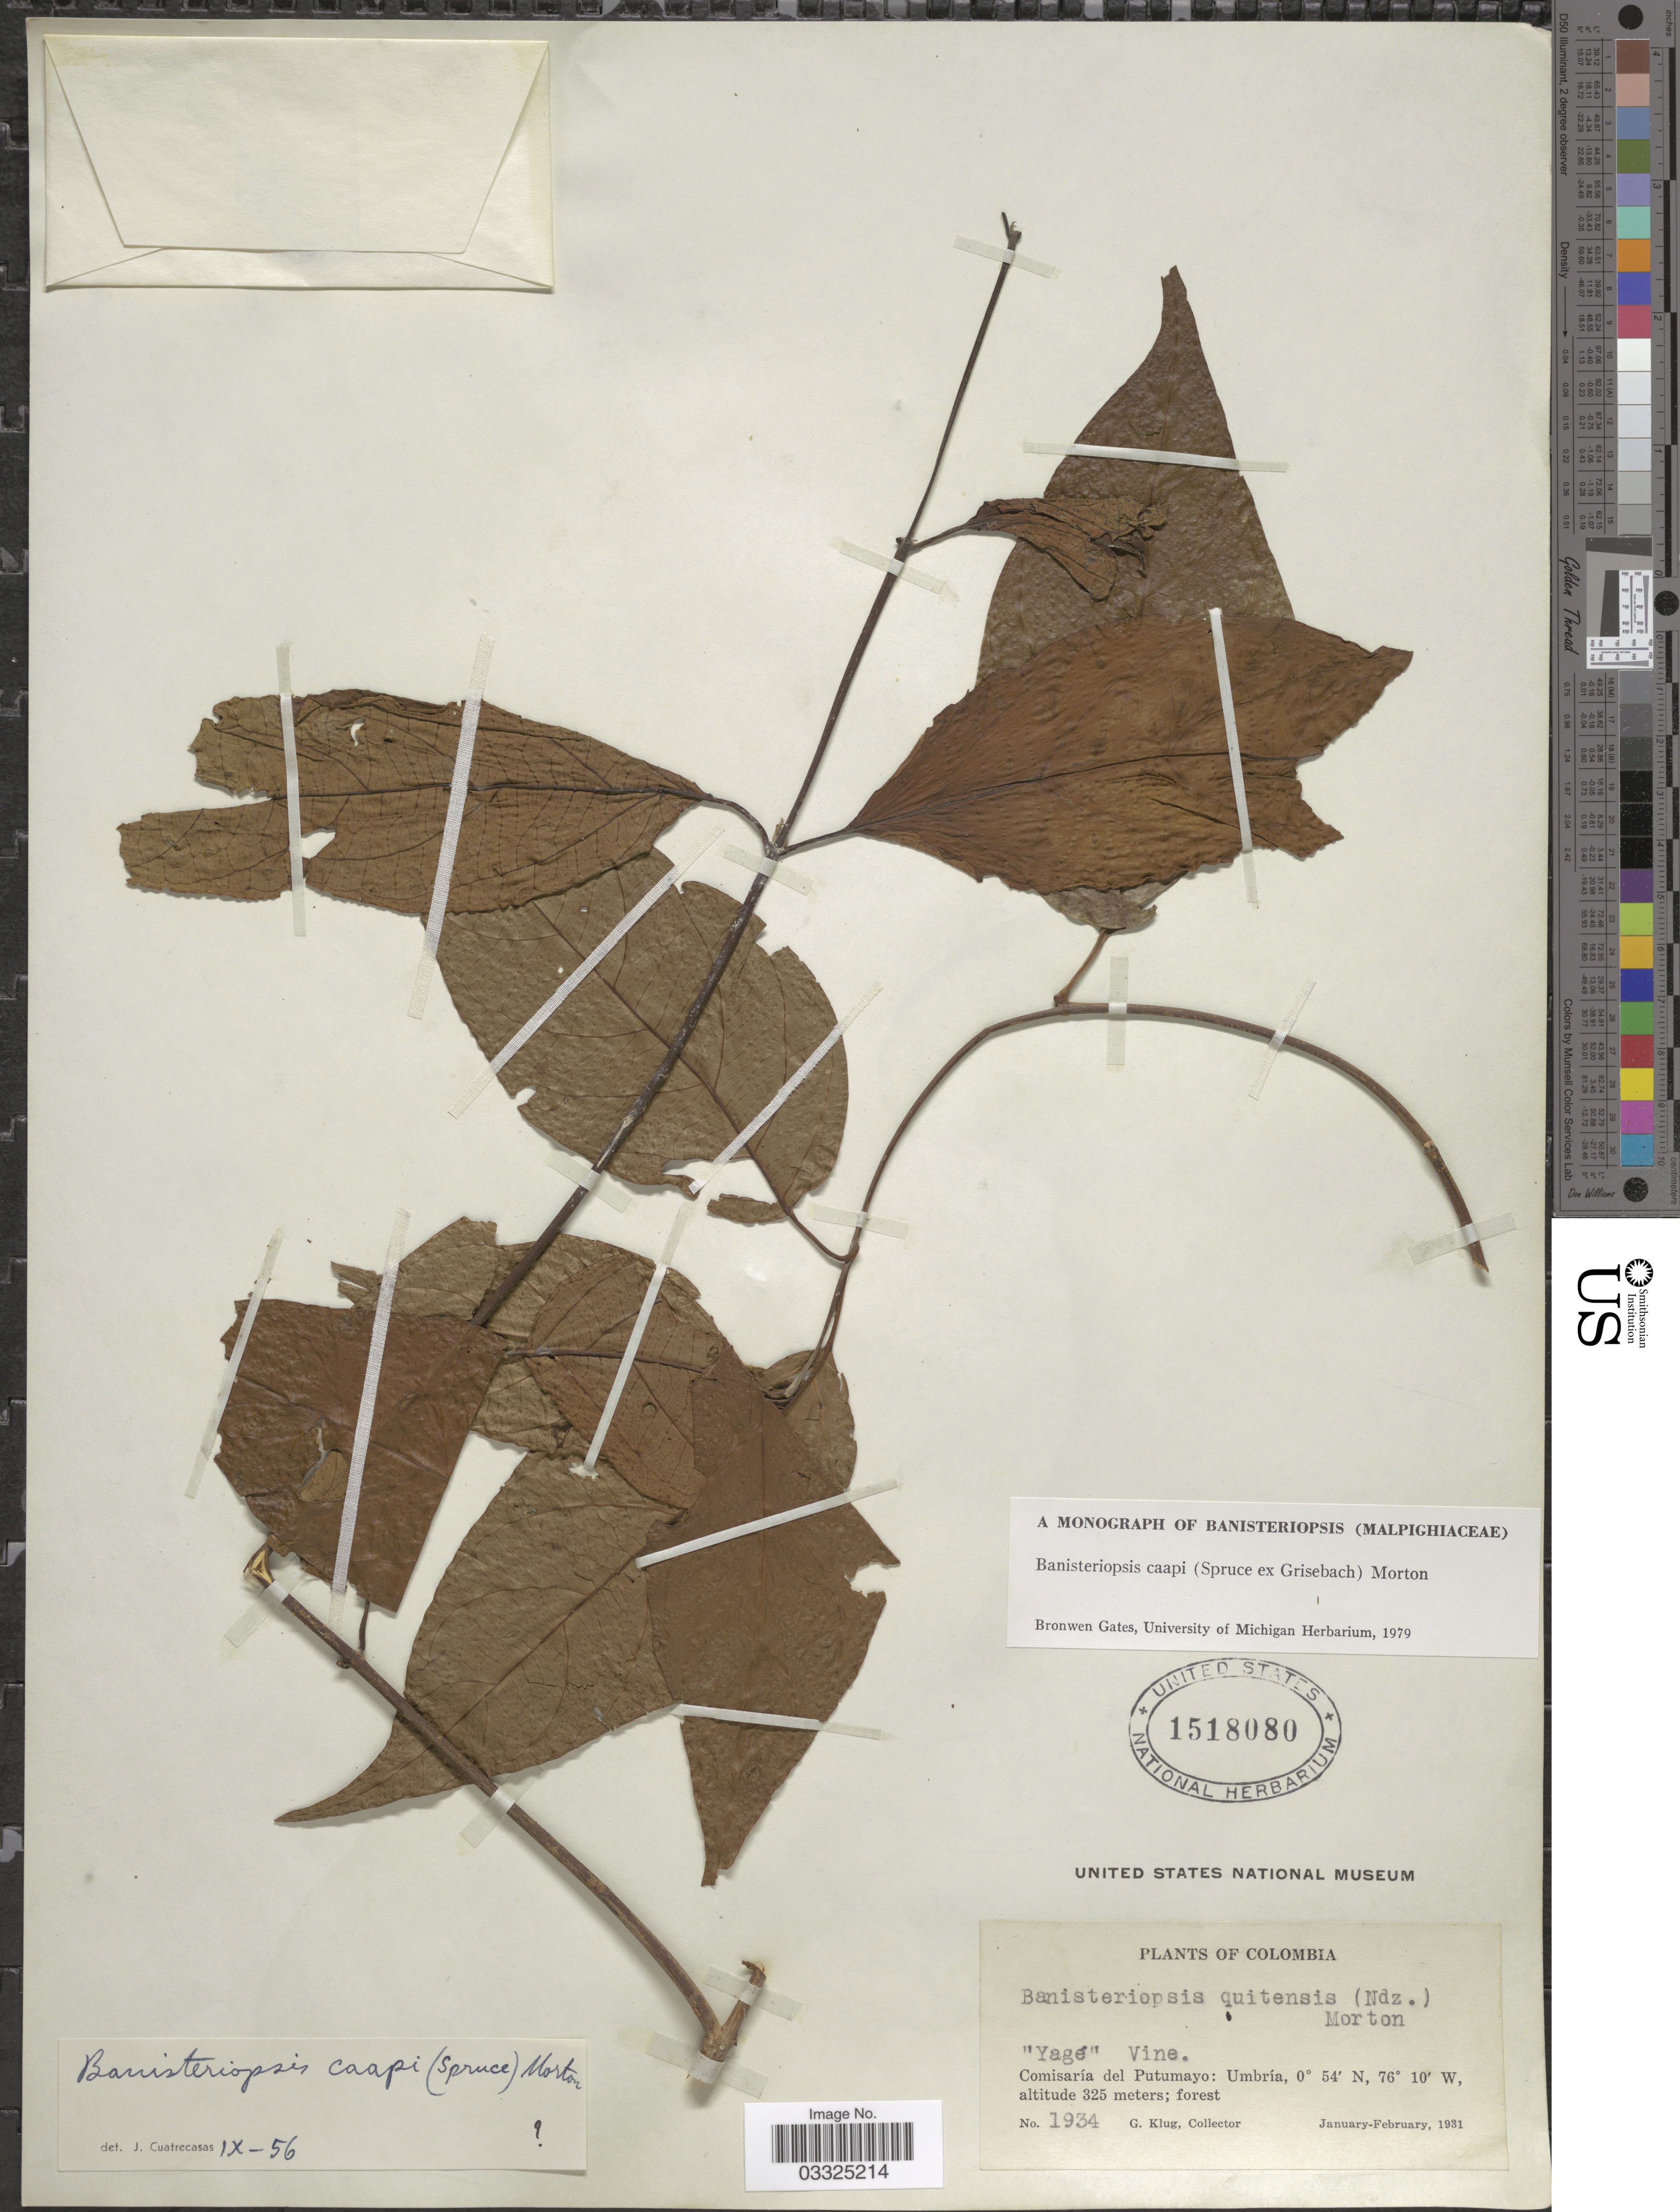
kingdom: Plantae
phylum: Tracheophyta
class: Magnoliopsida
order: Malpighiales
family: Malpighiaceae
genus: Banisteriopsis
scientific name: Banisteriopsis caapi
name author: (Spruce ex Griseb.) C.V. Morton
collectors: G. Klug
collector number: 1934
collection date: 1931-01/1931-02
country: Colombia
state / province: Putumayo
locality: Comisaría del Putumayo: Umbría.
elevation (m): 325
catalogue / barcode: US 1518080